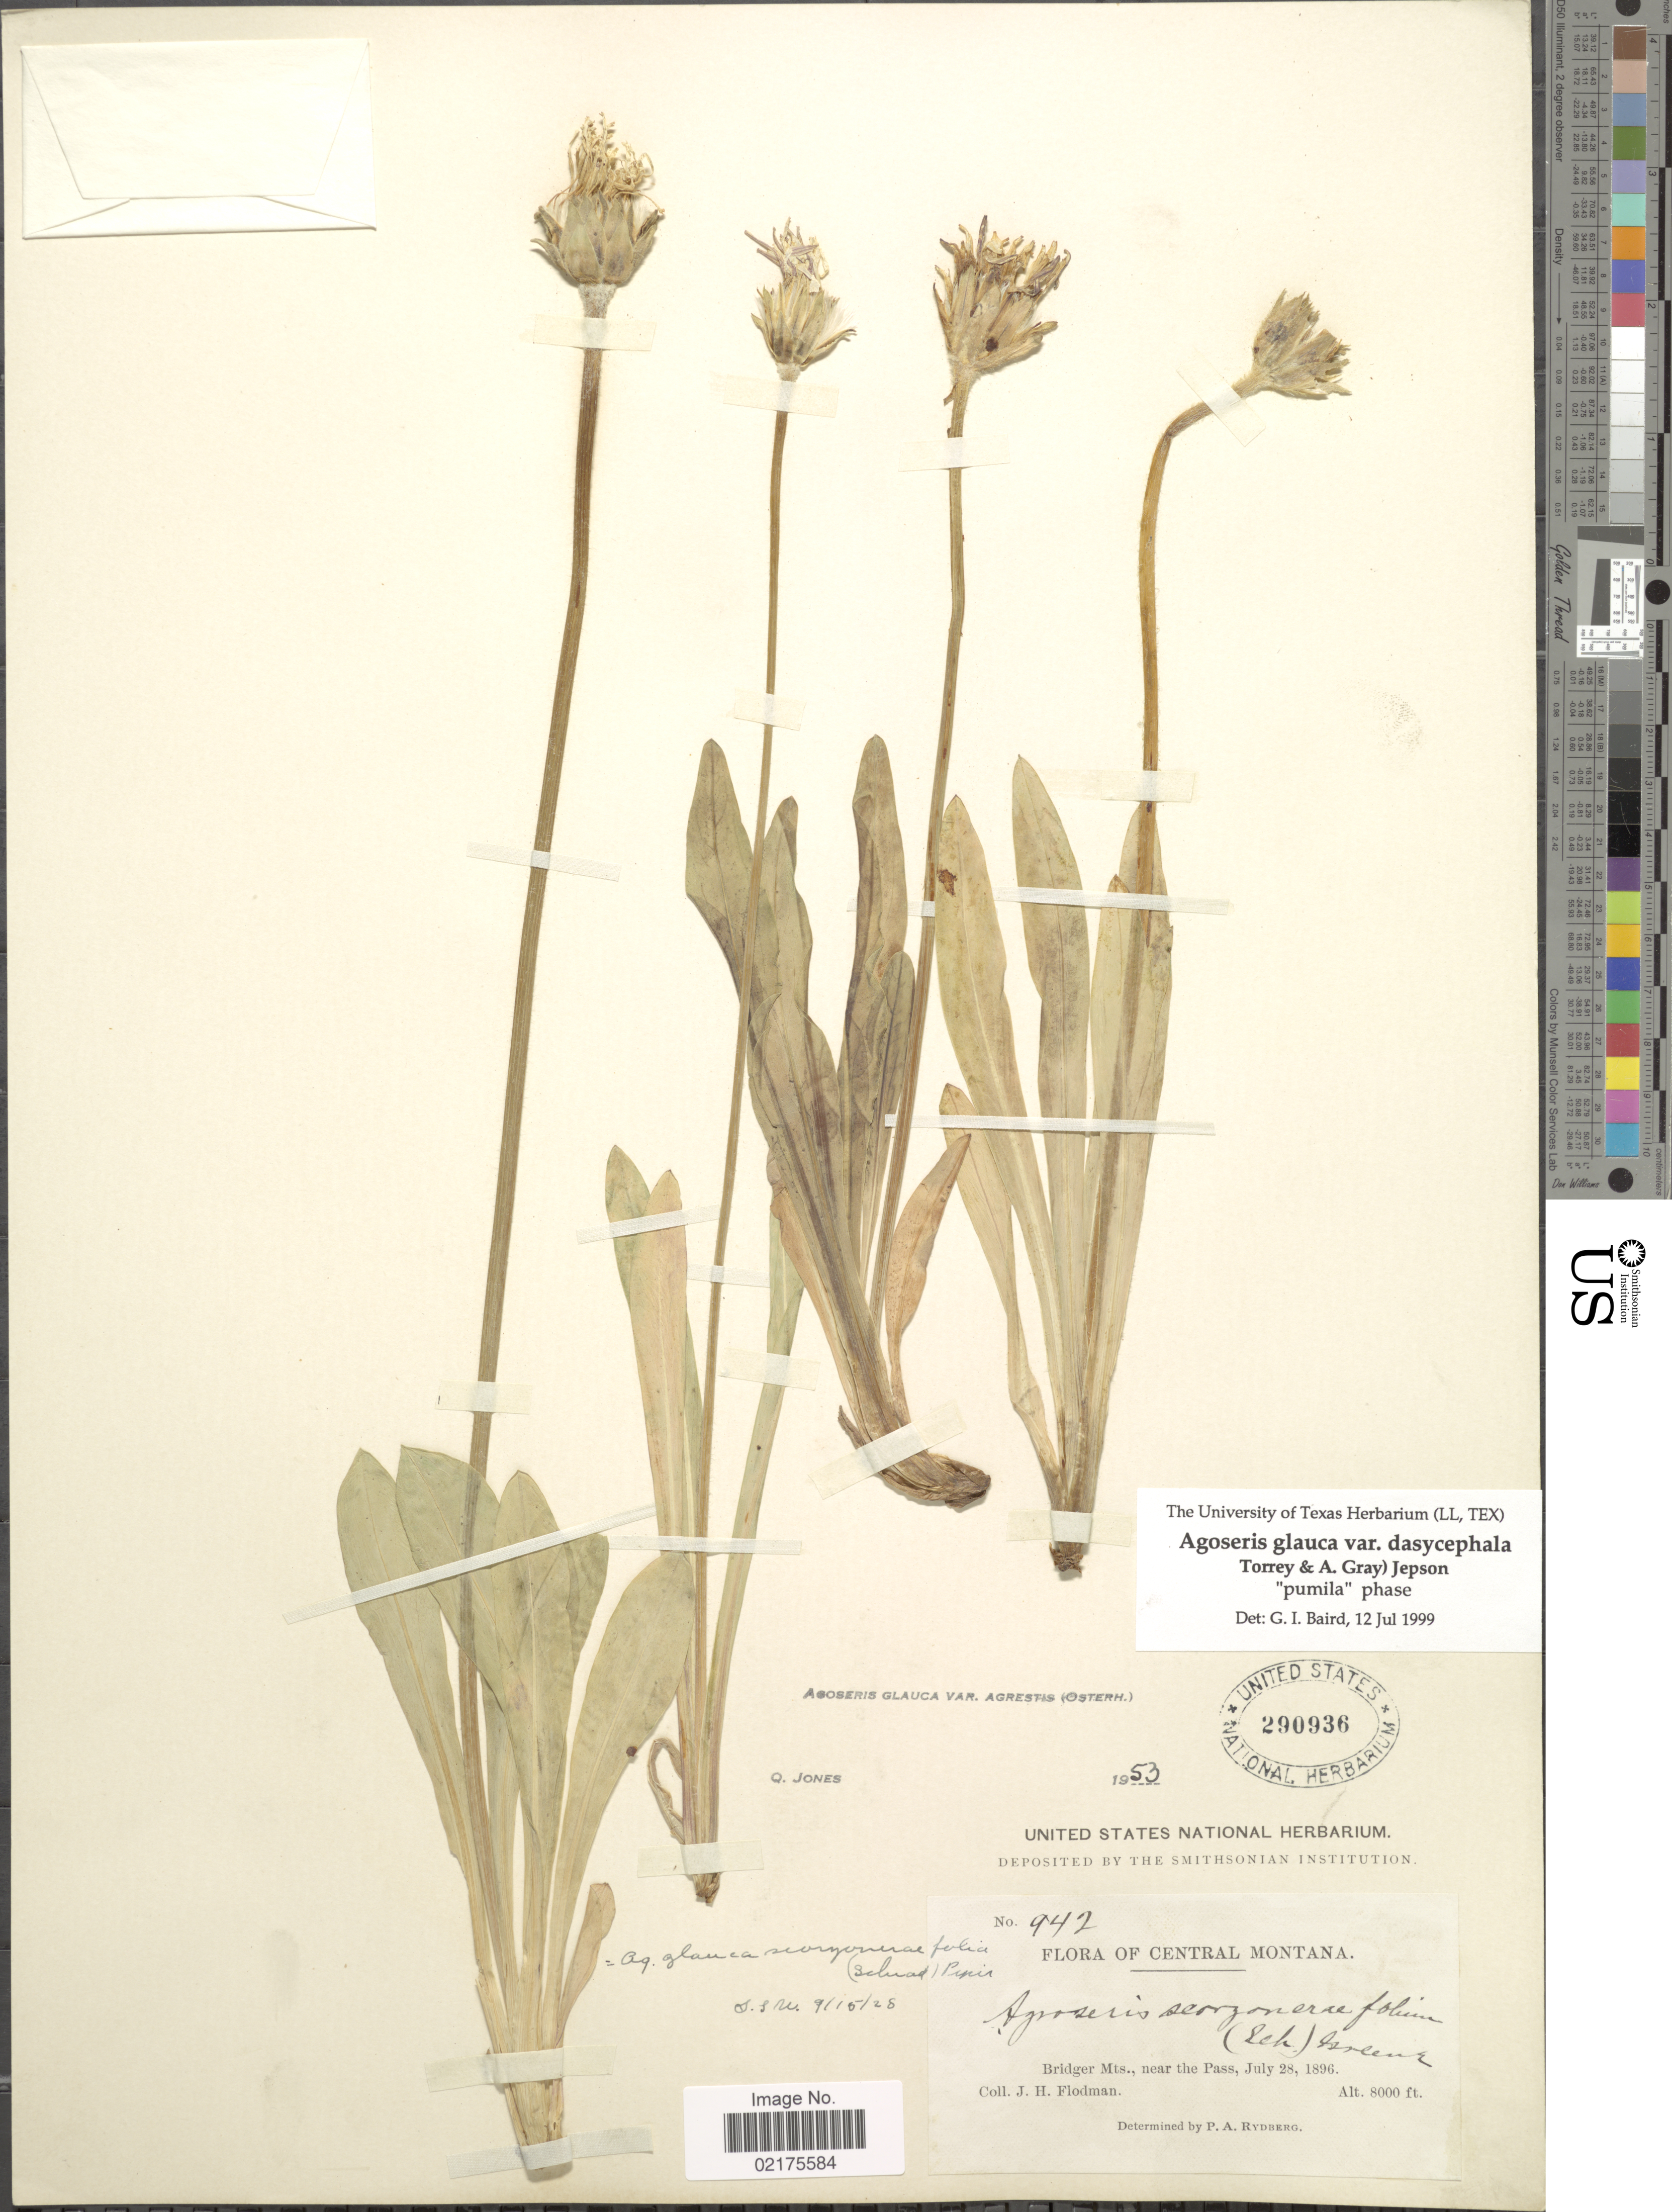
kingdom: Plantae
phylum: Tracheophyta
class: Magnoliopsida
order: Asterales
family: Asteraceae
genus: Agoseris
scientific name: Agoseris glauca var. dasycephala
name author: (Torr. & A. Gray) Jeps.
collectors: J. Flodman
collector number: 942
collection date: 1896-07-28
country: United States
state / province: Montana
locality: Central Montana: Bridger Mts., near the Pass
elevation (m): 2438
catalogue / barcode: US 290936